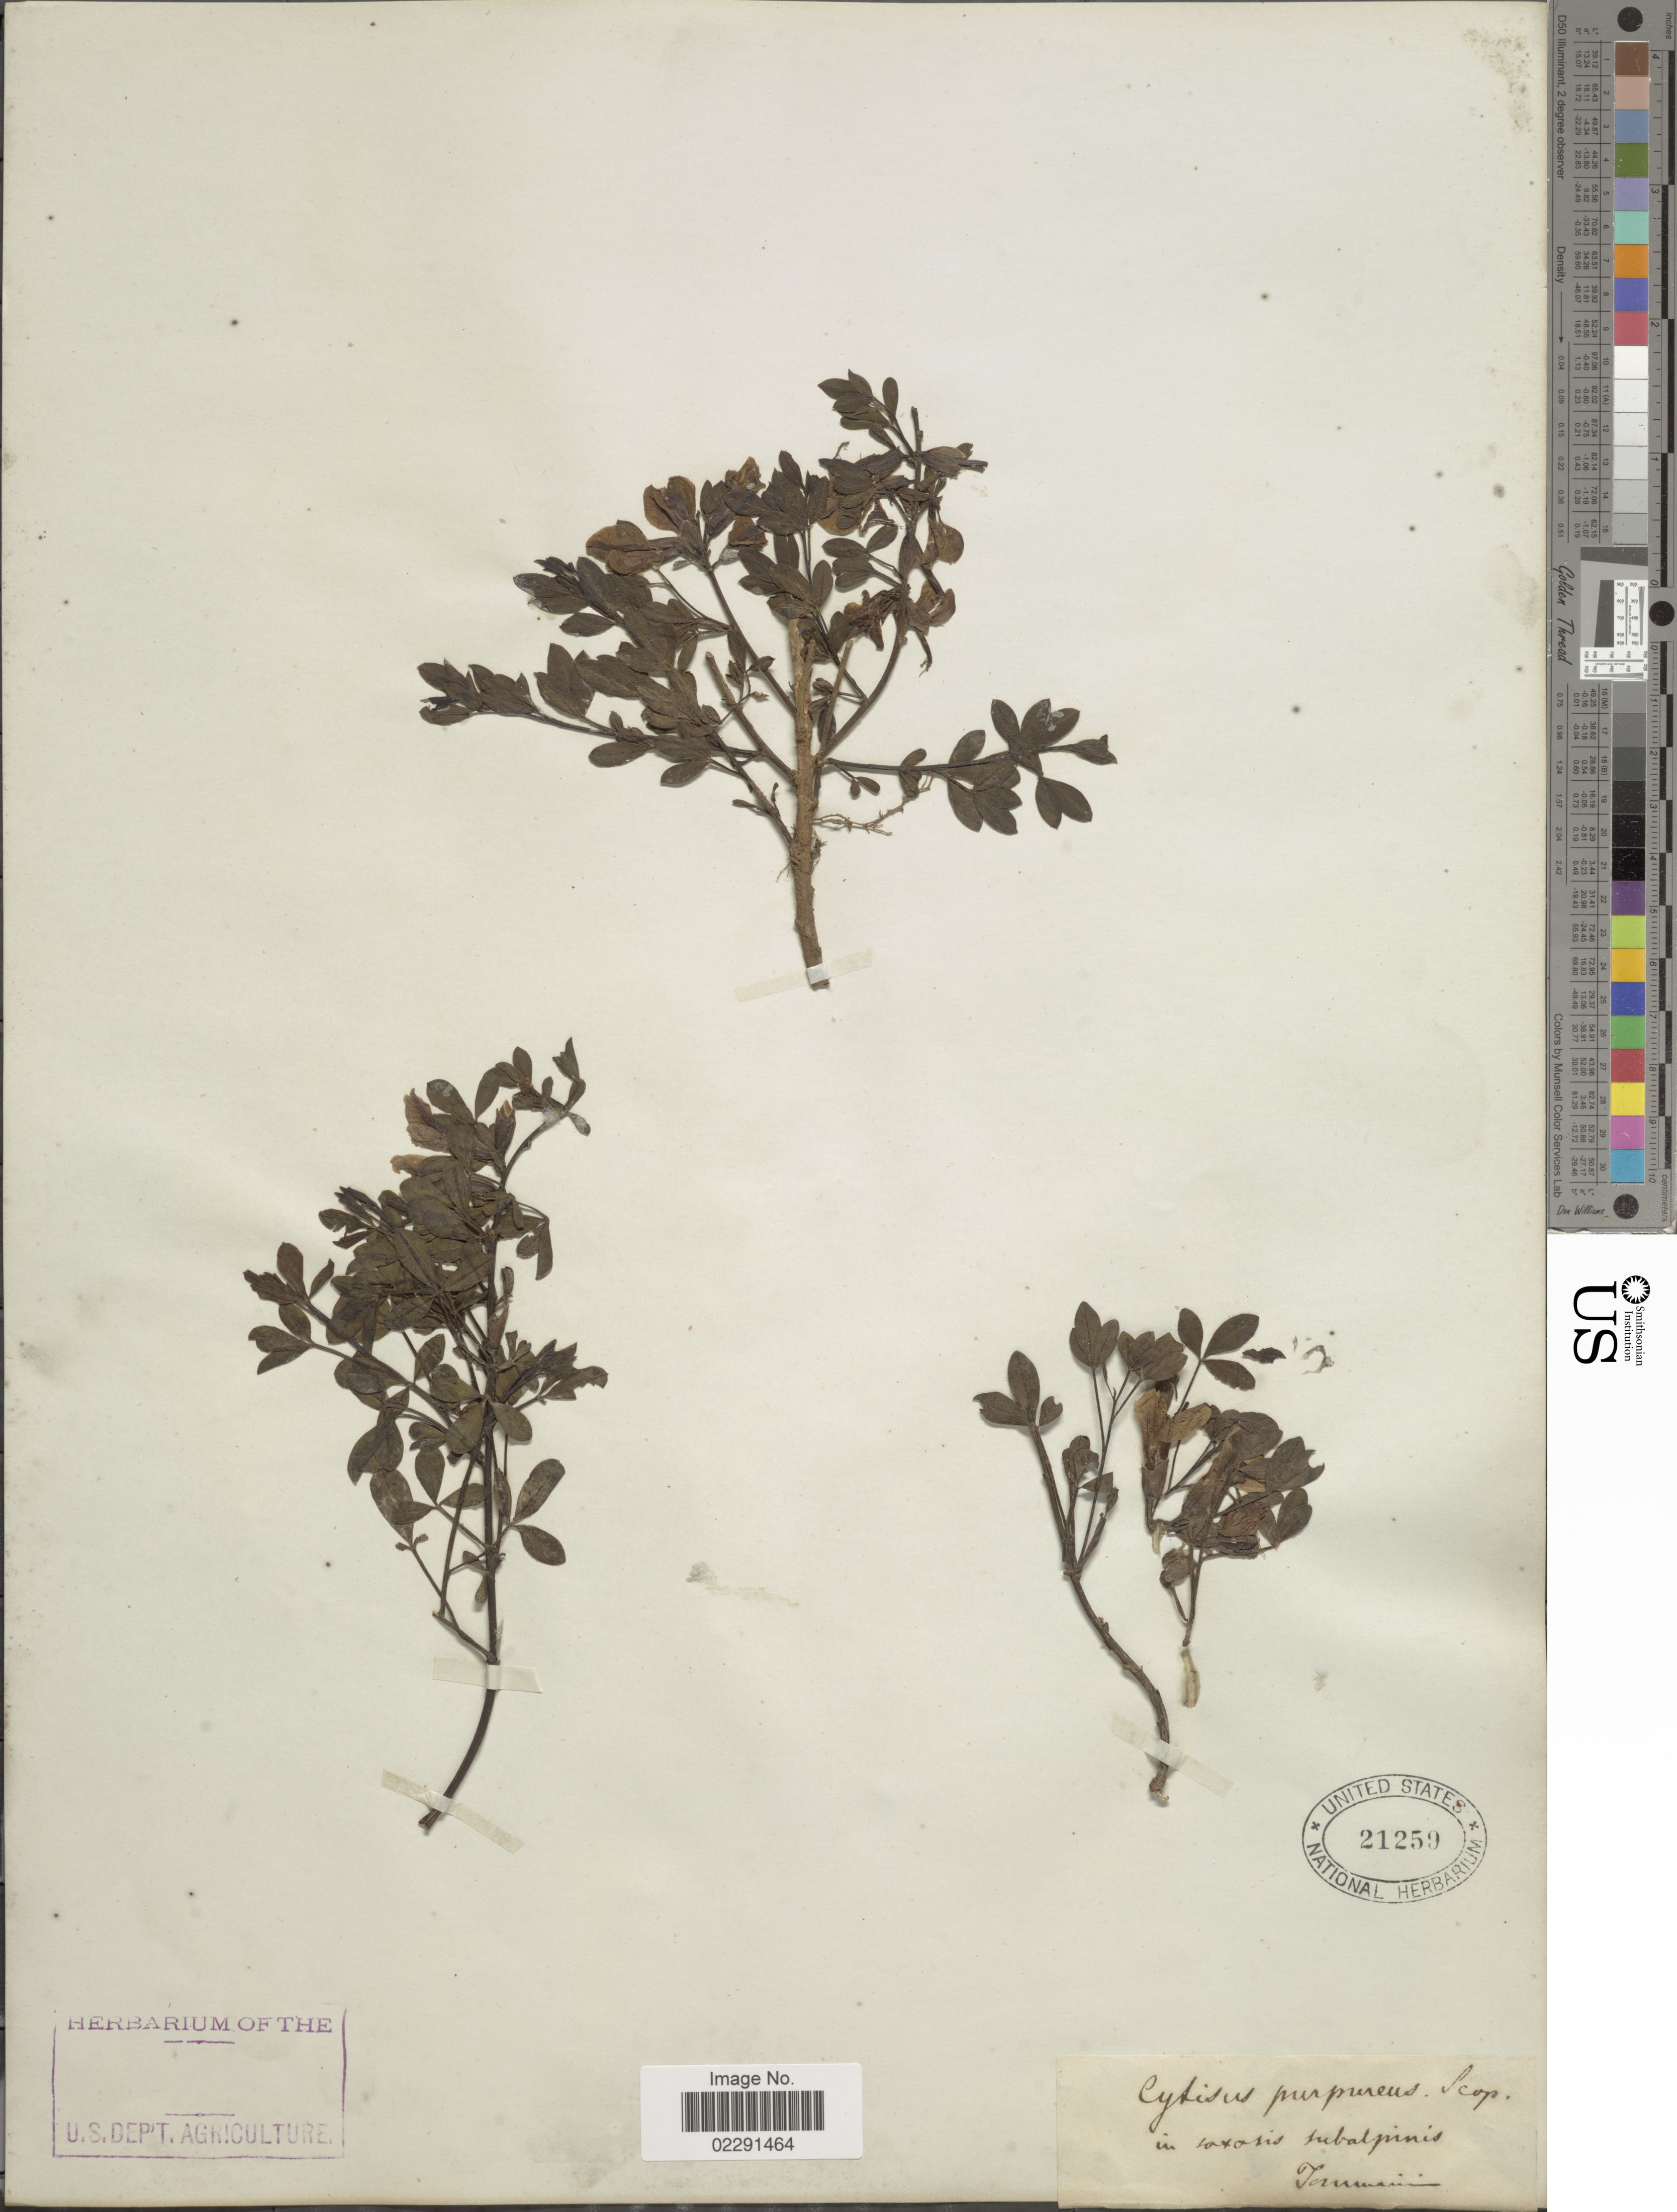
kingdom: Plantae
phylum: Tracheophyta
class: Magnoliopsida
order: Fabales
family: Fabaceae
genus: Cytisus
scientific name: Cytisus purpureus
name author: Scop.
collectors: Tommasini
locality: In saxosis subalpinis. [interpreted]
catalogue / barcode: US 21259